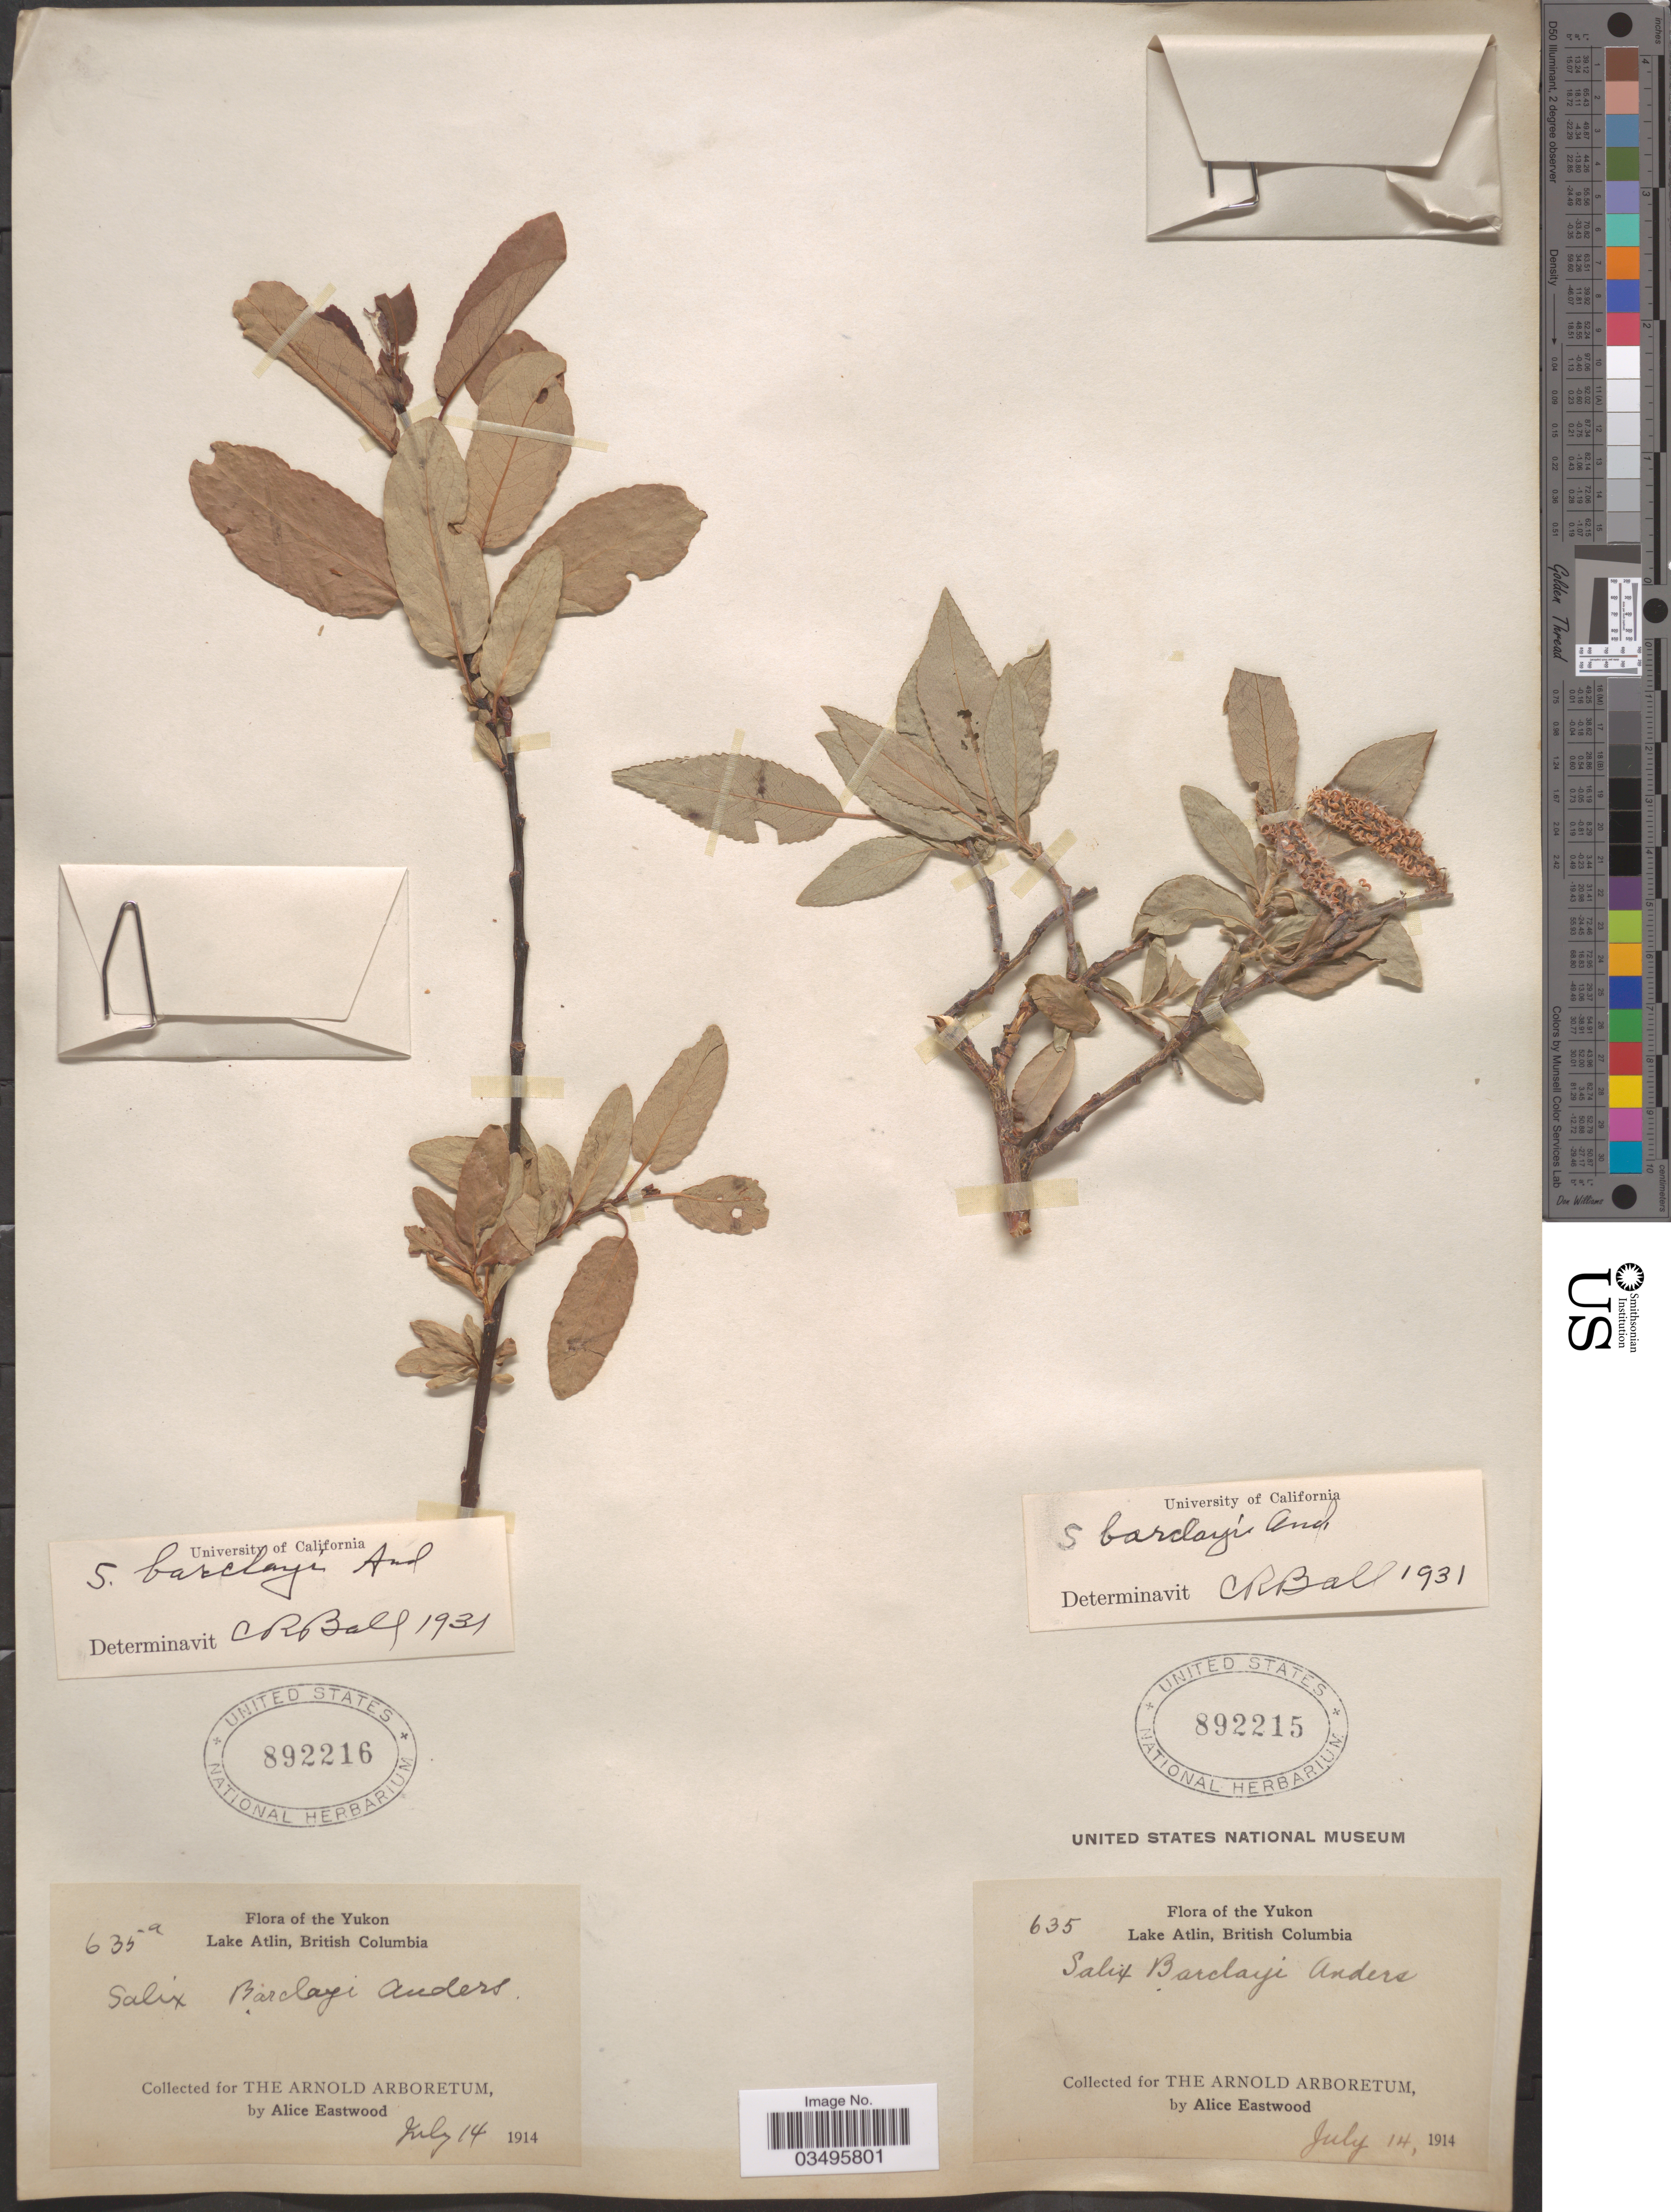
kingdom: Plantae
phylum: Tracheophyta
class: Magnoliopsida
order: Malpighiales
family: Salicaceae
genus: Salix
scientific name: Salix barclayi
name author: Andersson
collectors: A. Eastwood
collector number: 635a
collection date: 1914-07-14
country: Canada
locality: Yukon. Lake Atlin, British Columbia.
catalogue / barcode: US 892216